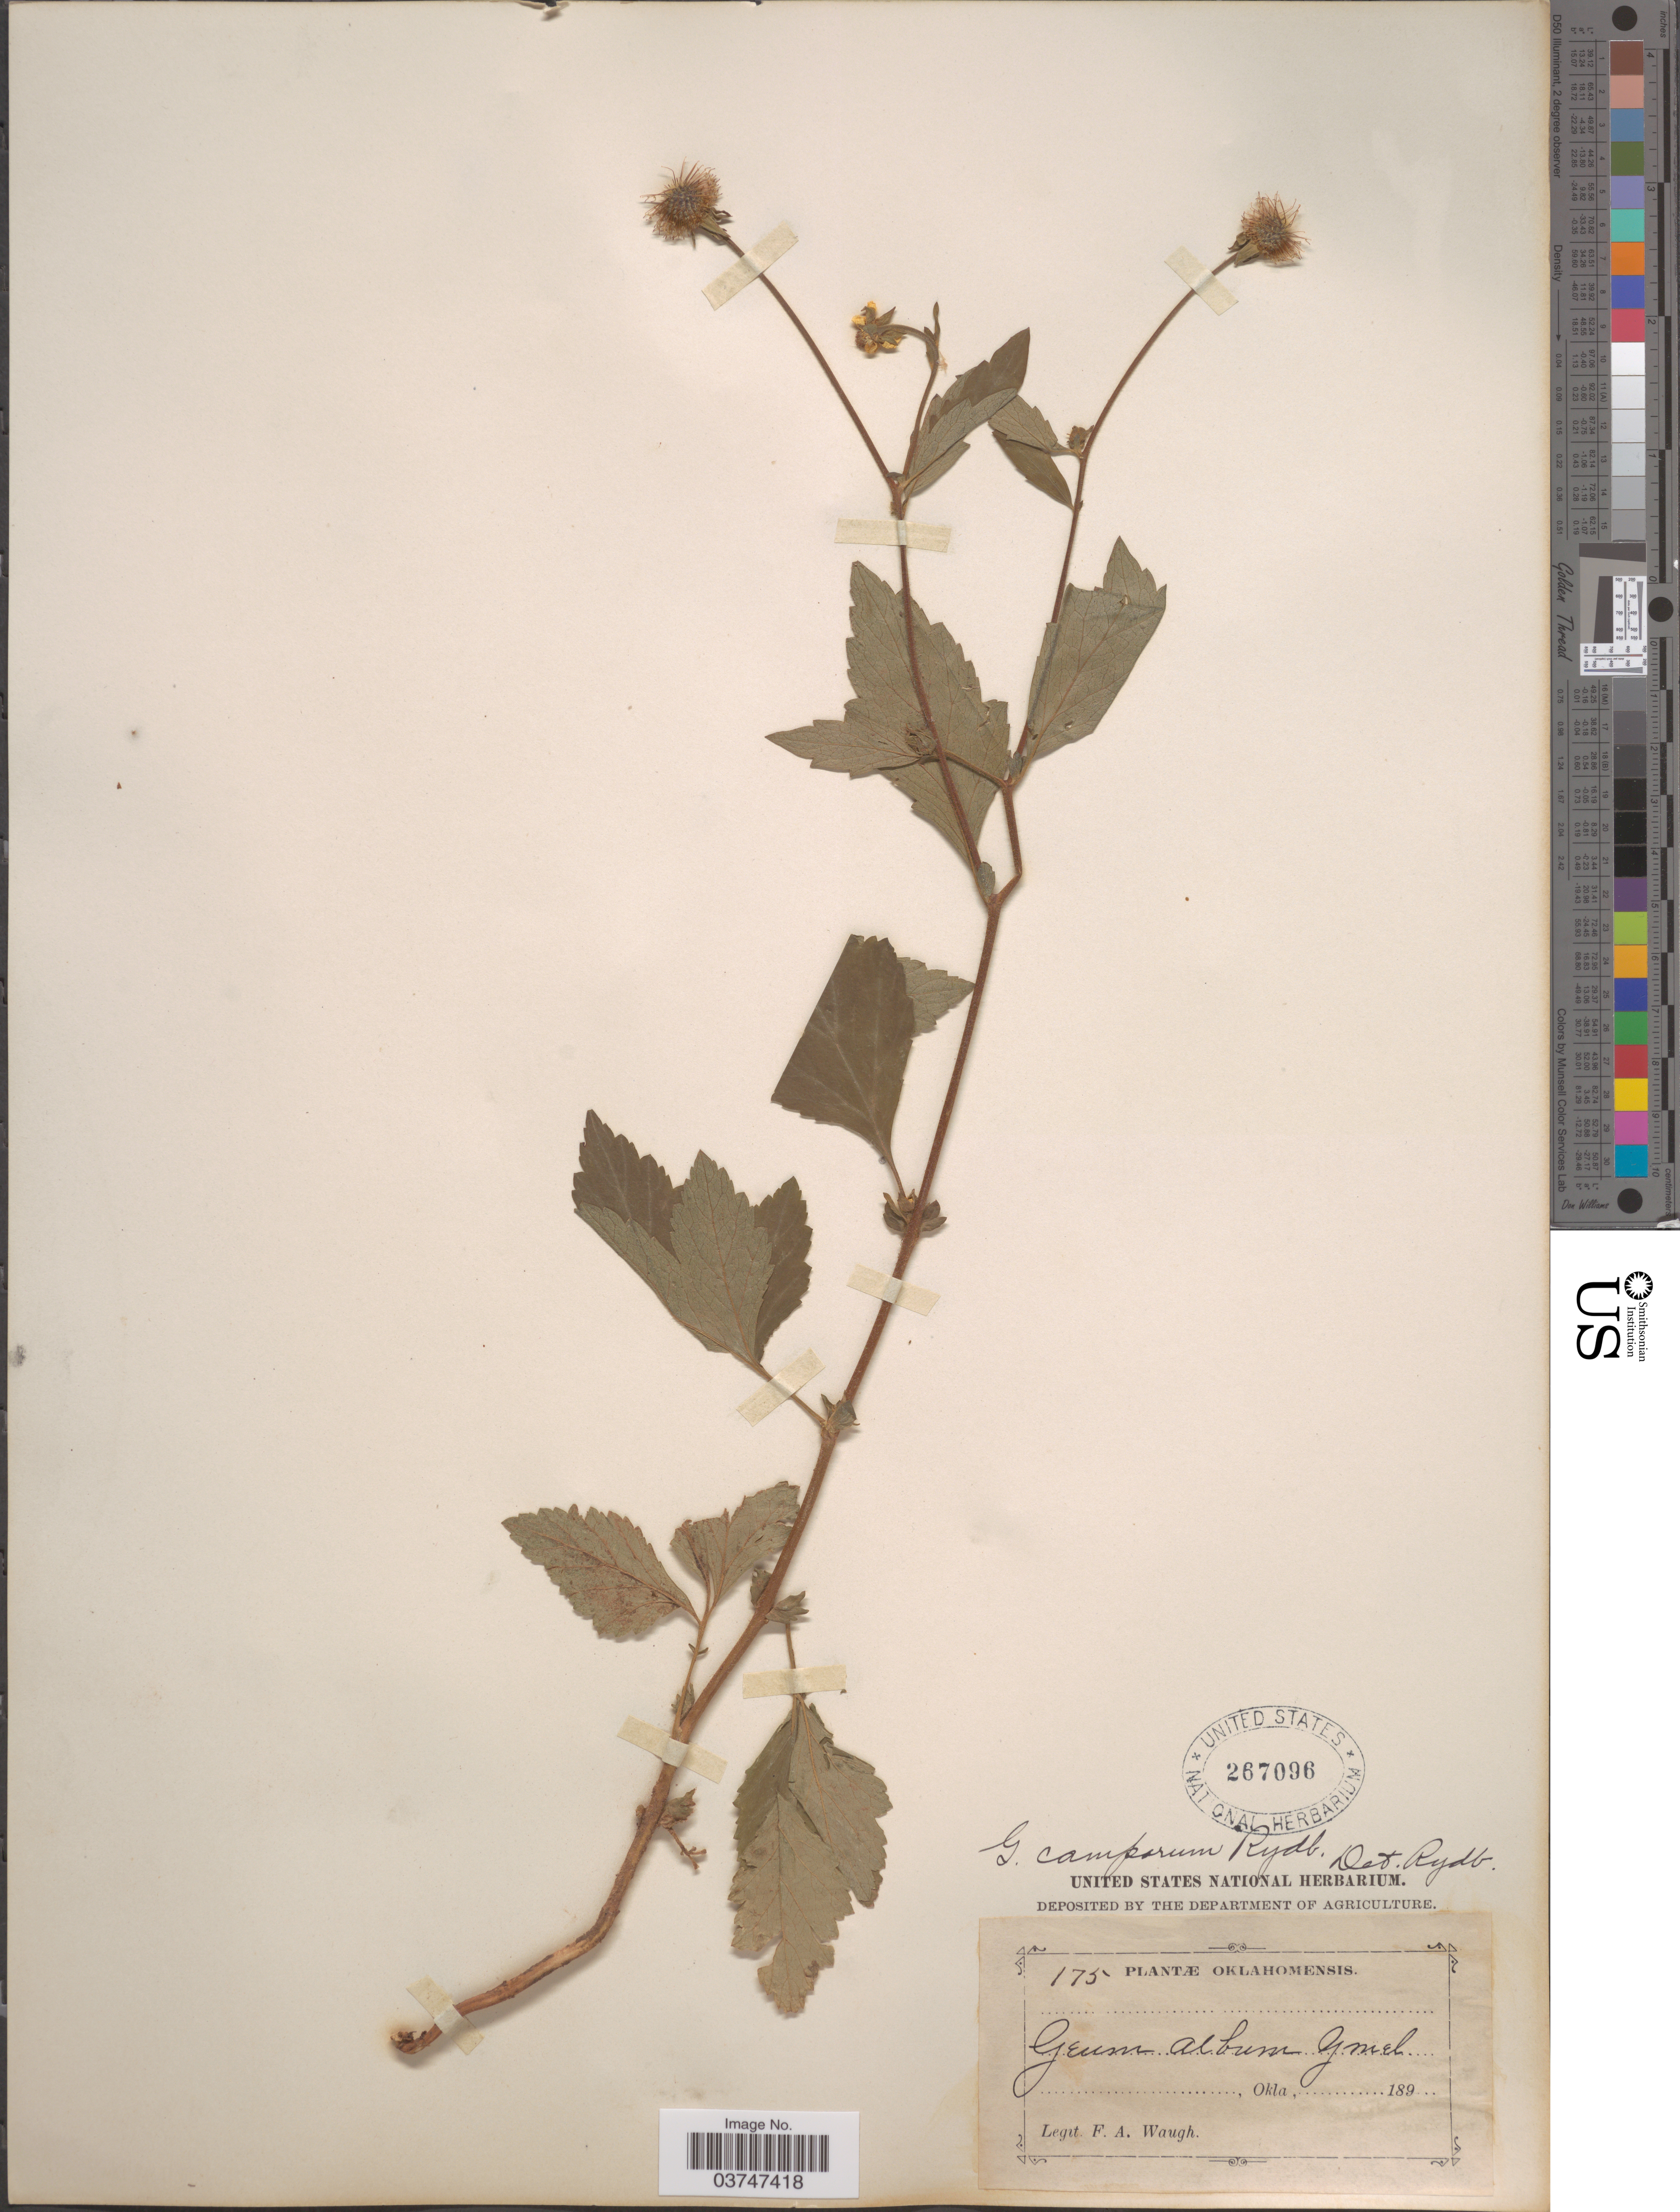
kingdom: Plantae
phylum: Tracheophyta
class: Magnoliopsida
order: Rosales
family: Rosaceae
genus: Geum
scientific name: Geum canadense var. camporum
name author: (Rydb.) Fernald & Weath.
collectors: F. Waugh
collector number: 175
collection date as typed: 189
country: United States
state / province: Oklahoma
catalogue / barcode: US 267096